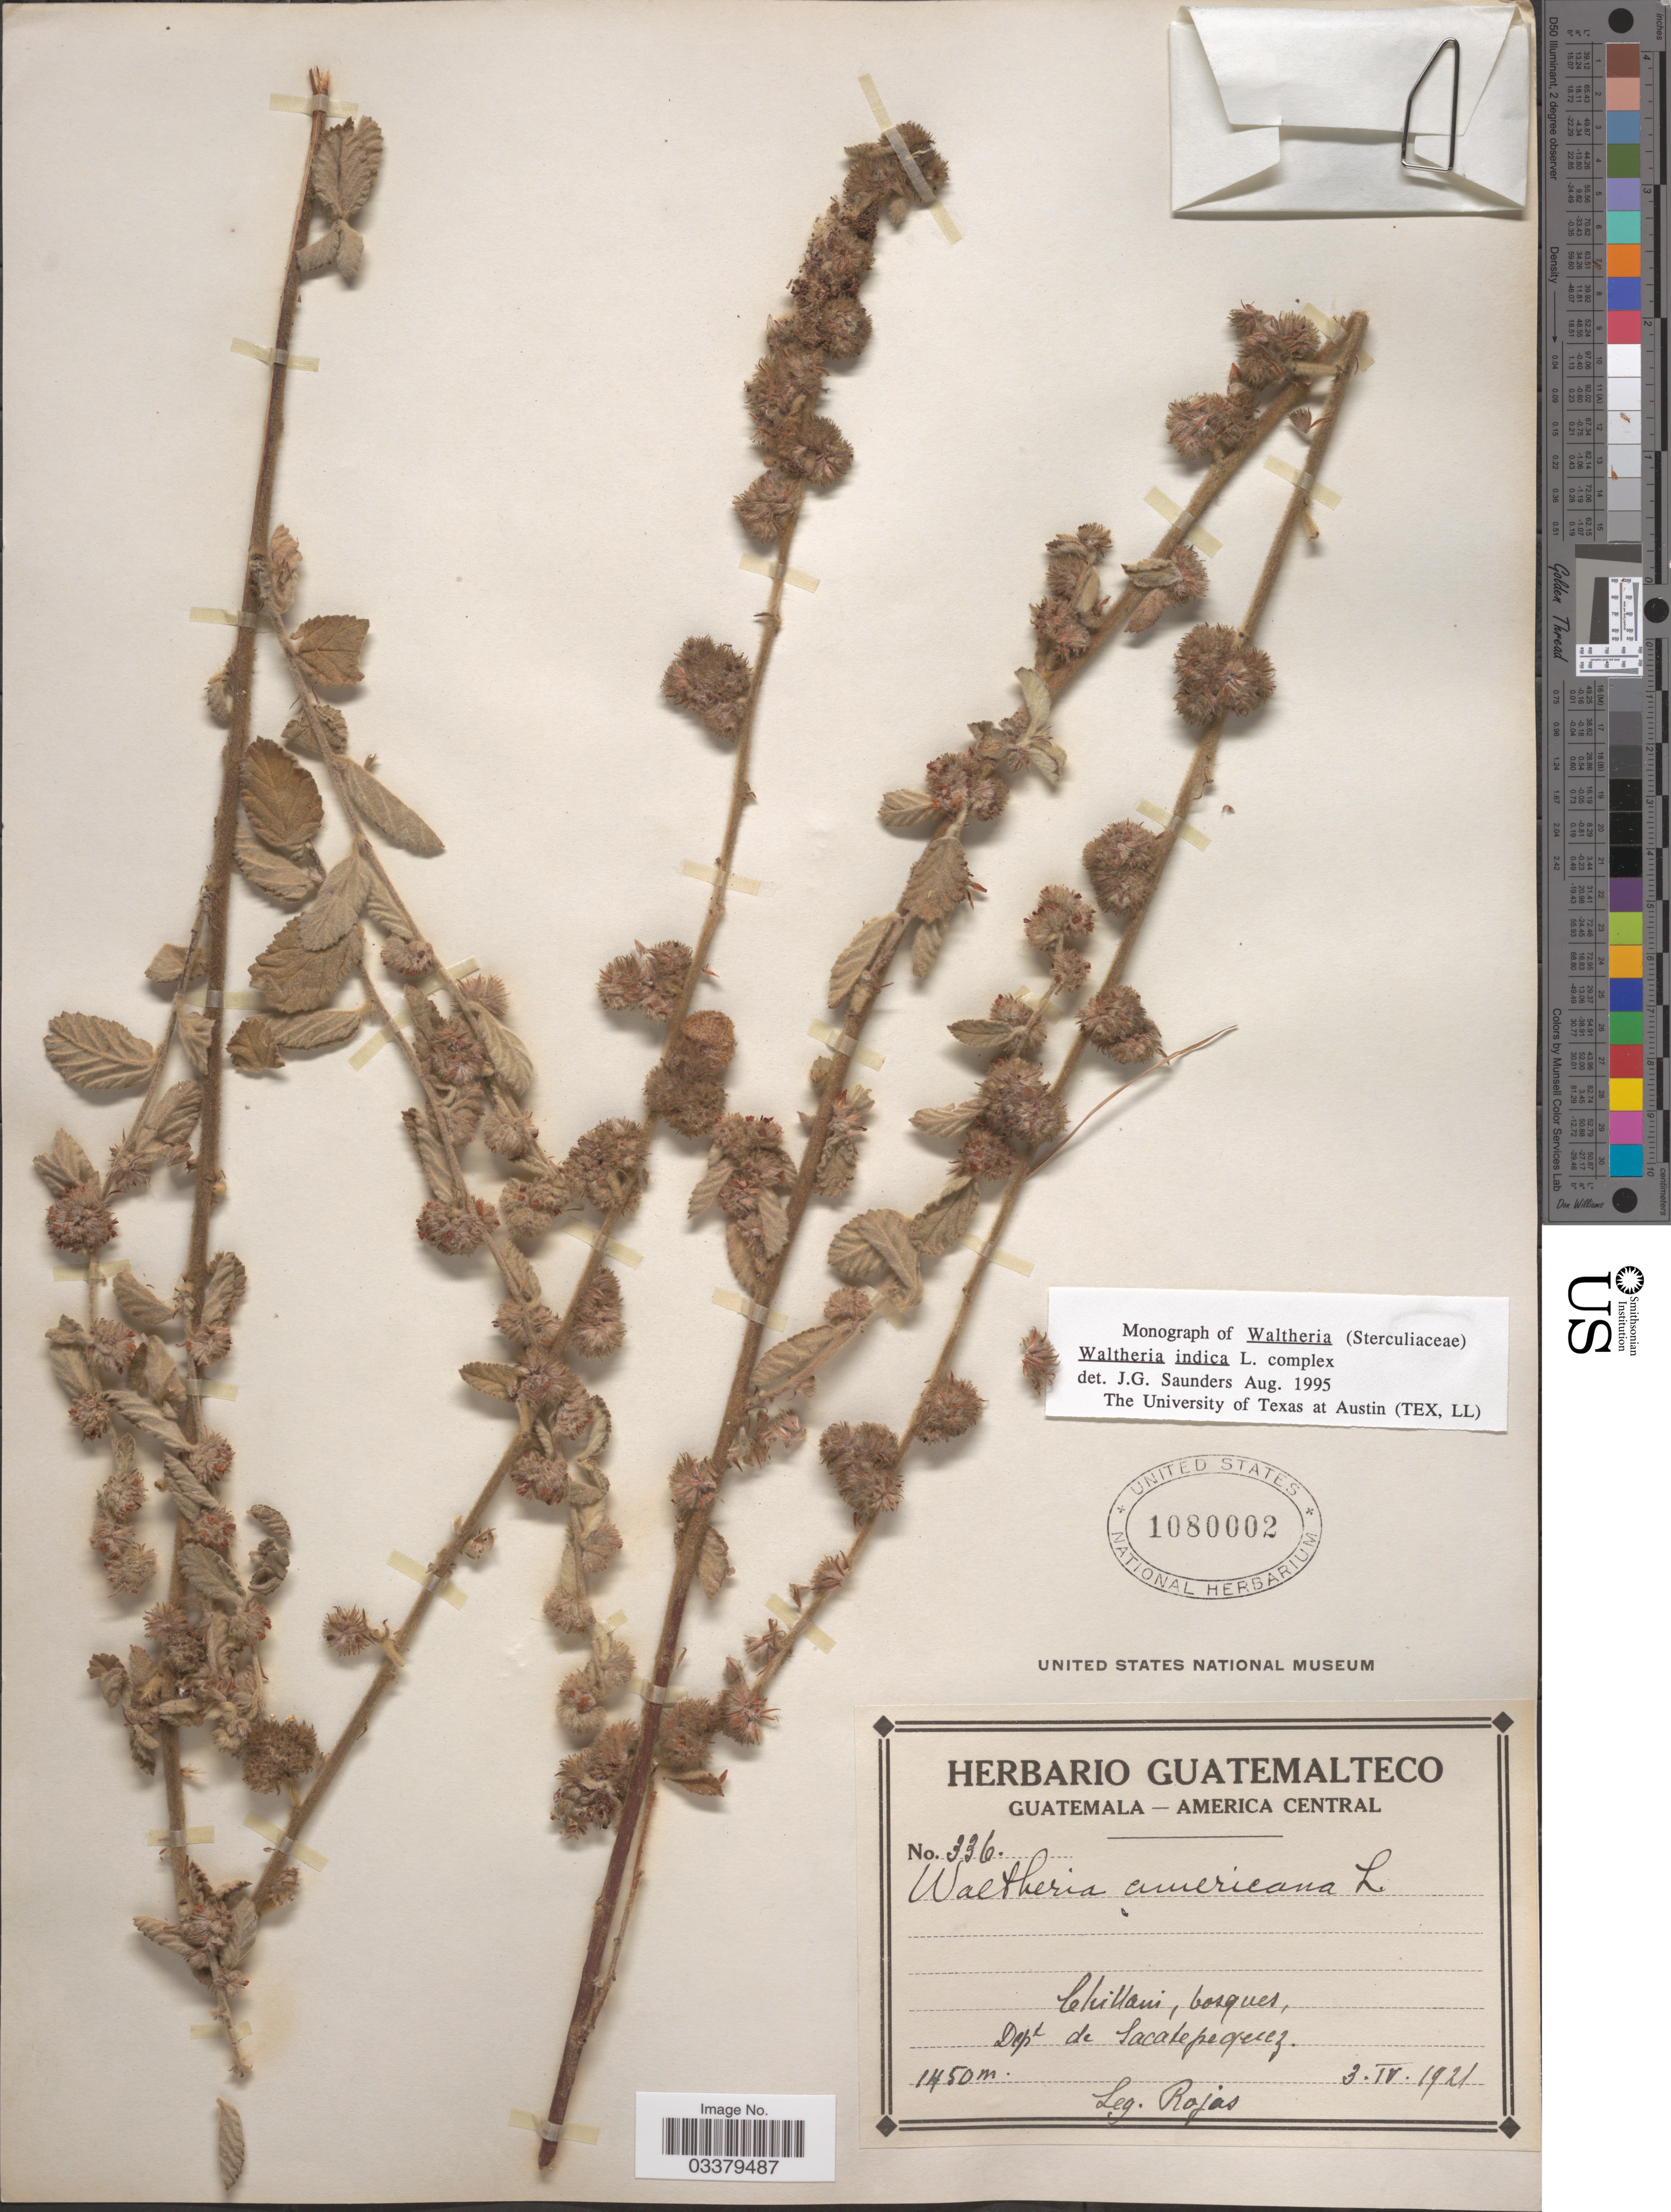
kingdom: Plantae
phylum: Tracheophyta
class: Magnoliopsida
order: Malvales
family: Malvaceae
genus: Waltheria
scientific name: Waltheria indica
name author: L.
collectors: Rojas, --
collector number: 336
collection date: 1921-04-03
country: Guatemala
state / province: Sacatepéquez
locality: Chillani, bosques, Dept de Sacatepequez.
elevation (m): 1450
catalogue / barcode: US 1080002